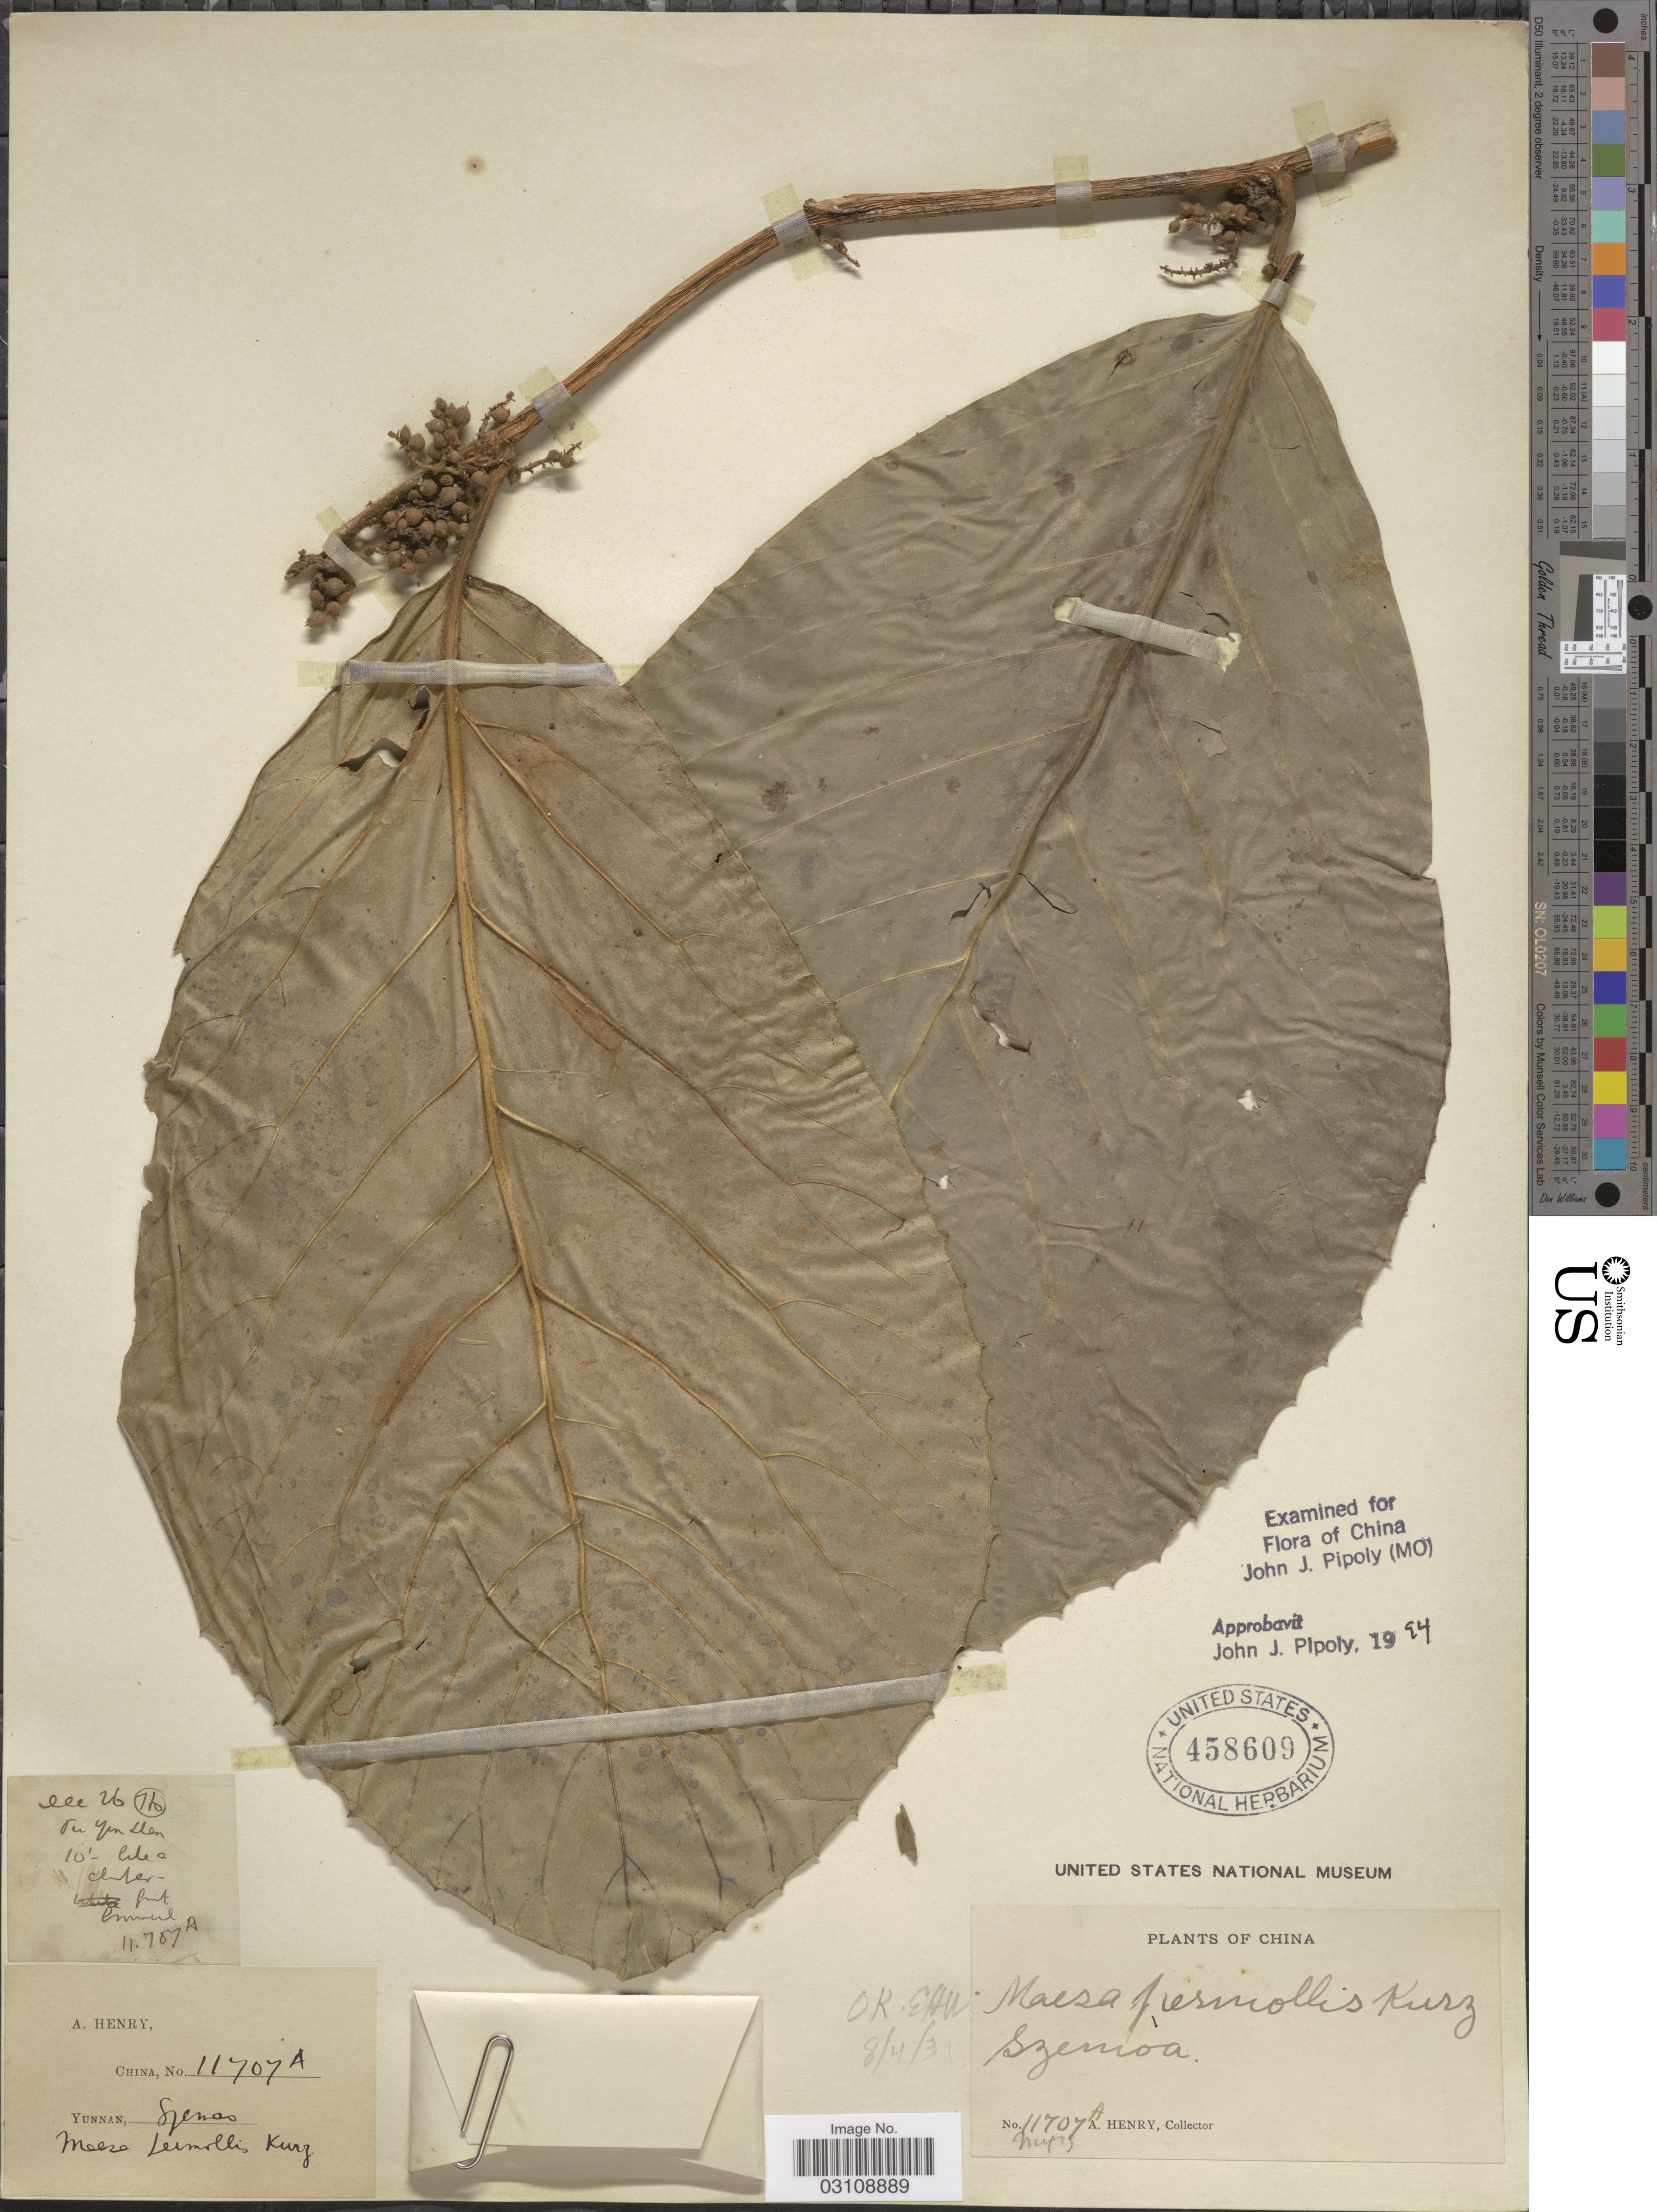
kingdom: Plantae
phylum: Tracheophyta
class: Magnoliopsida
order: Ericales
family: Primulaceae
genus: Maesa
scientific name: Maesa sp.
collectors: A. Henry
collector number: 11707 A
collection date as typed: Transcribed d/m/y: /12/26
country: China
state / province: Yunnan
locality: Szemoa.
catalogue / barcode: US 458609